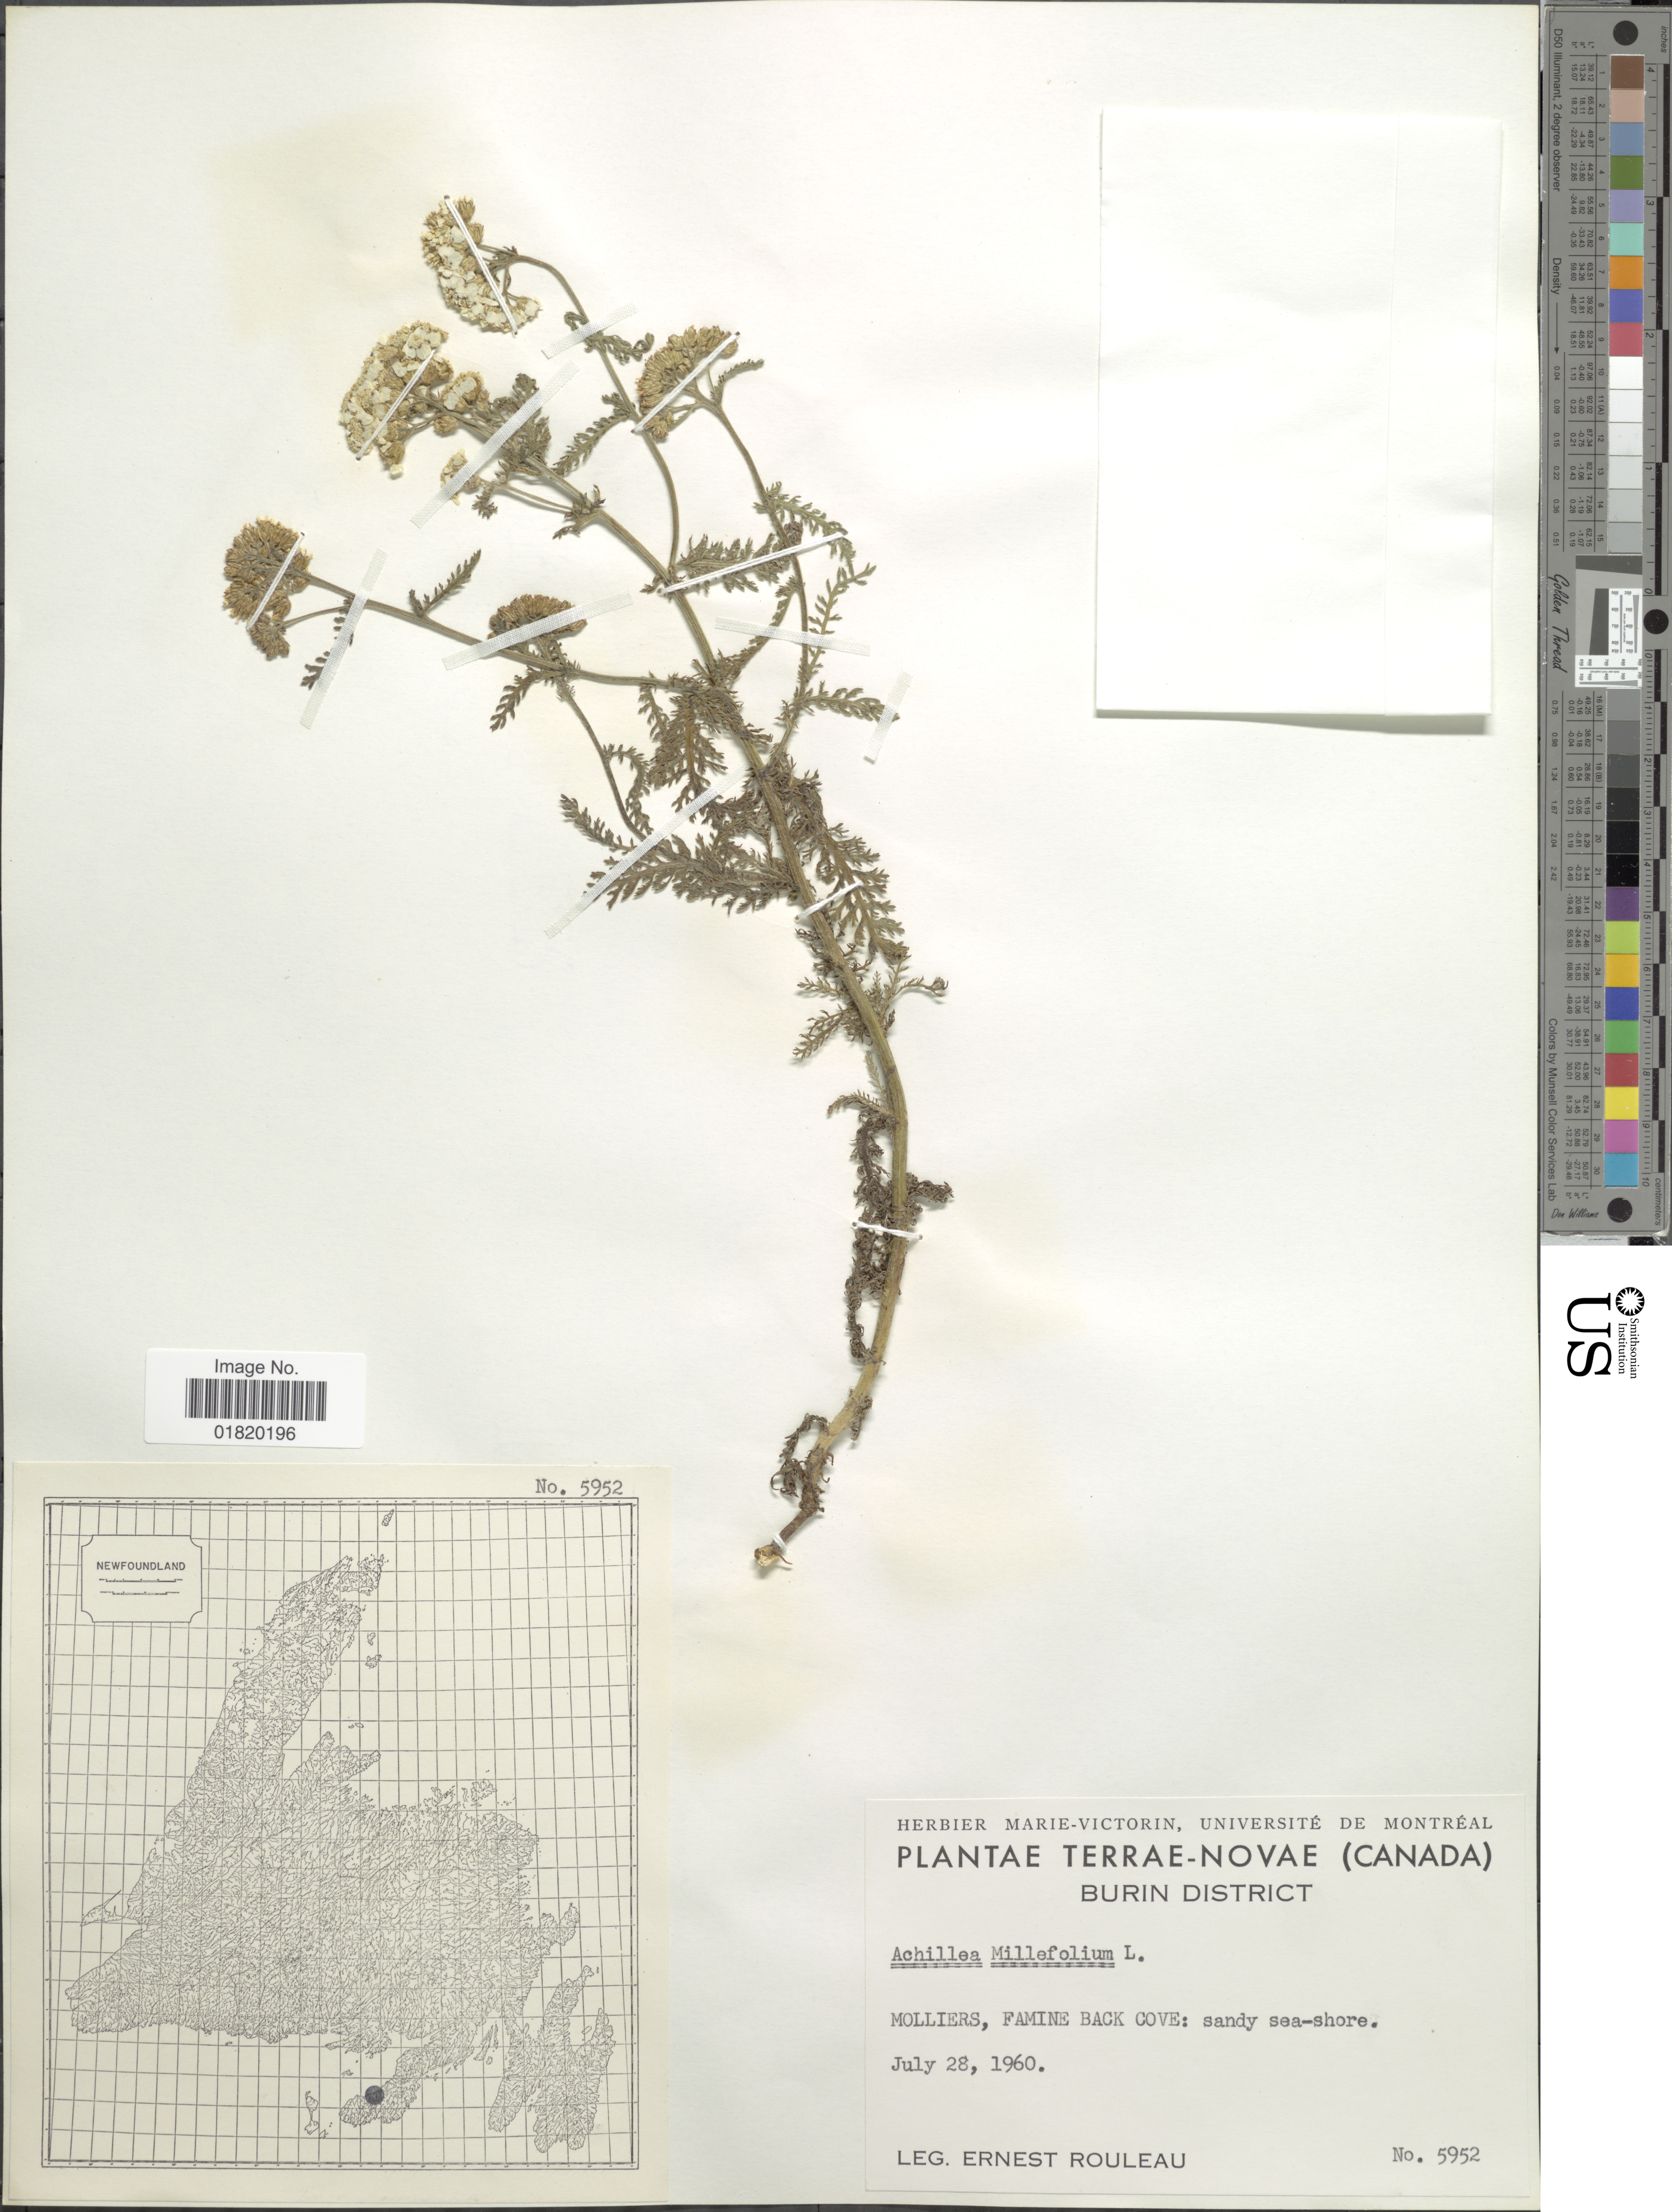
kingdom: Plantae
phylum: Tracheophyta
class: Magnoliopsida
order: Asterales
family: Asteraceae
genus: Achillea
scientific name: Achillea millefolium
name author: L.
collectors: E. Rouleau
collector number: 5952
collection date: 1960-07-28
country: Canada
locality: Terrae-Novae. Burin District. Molliers, Famine Back Cove